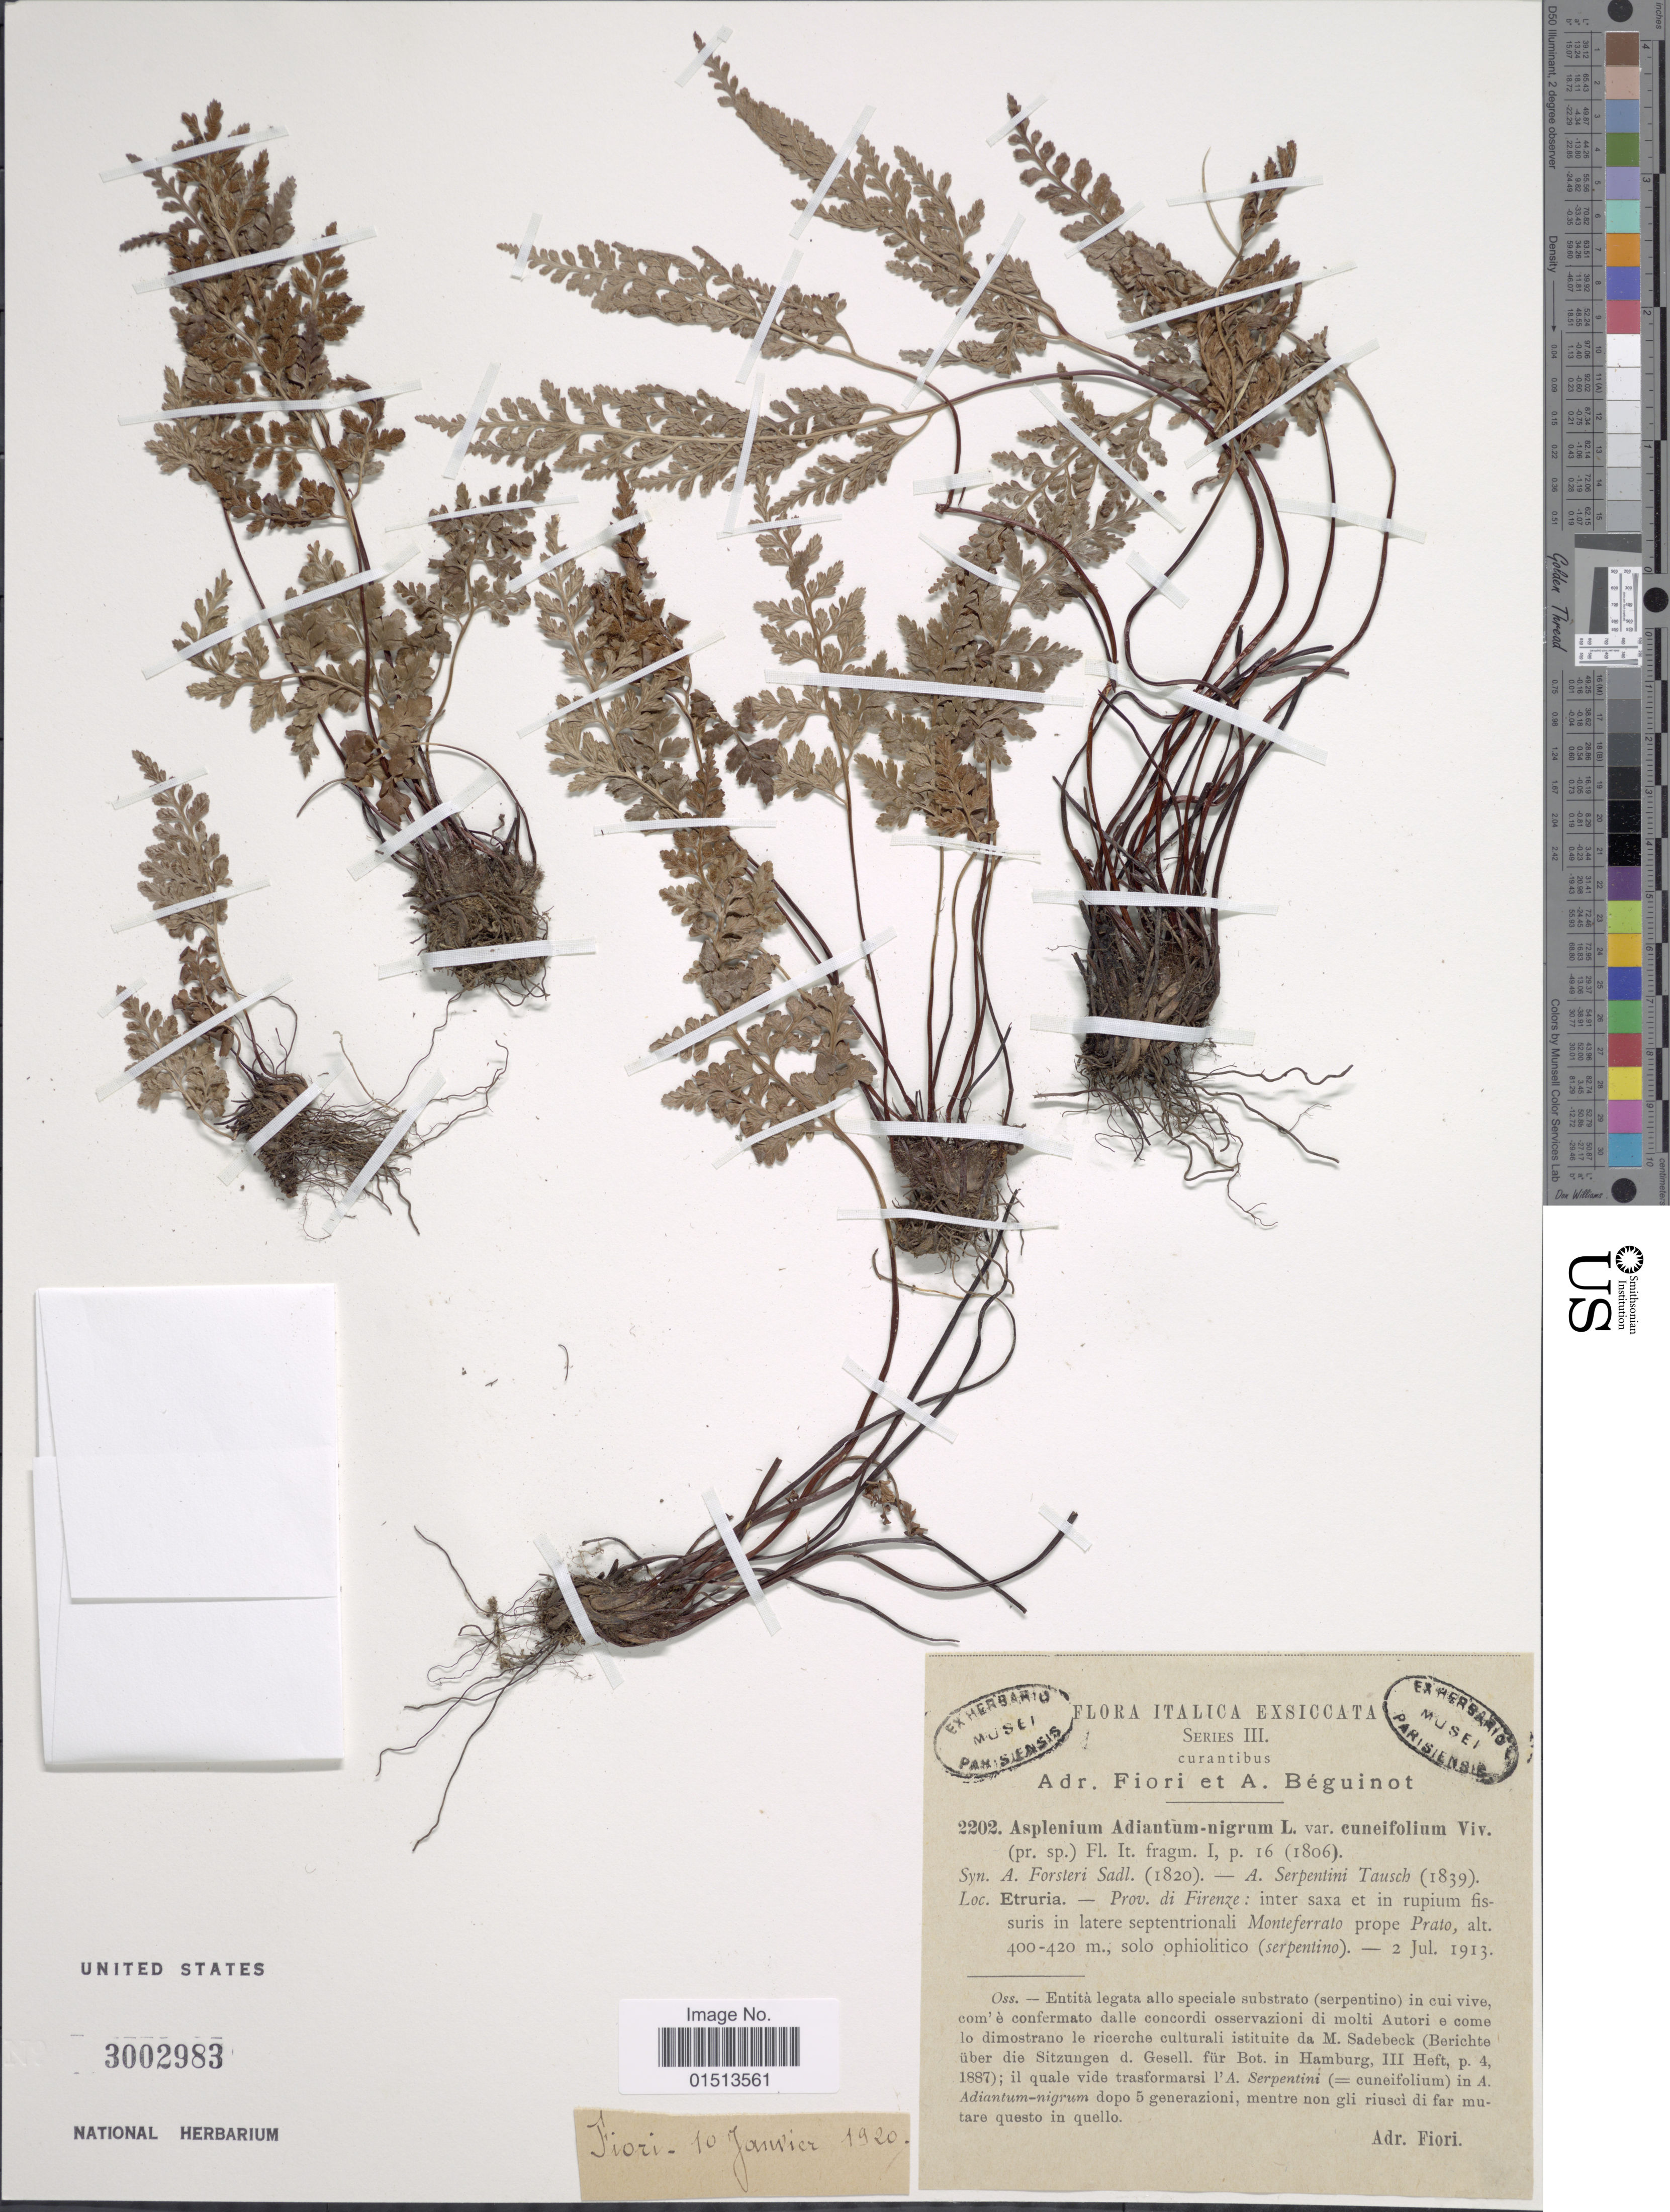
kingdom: Plantae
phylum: Tracheophyta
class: Polypodiopsida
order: Polypodiales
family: Aspleniaceae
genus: Asplenium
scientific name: Asplenium adiantum-nigrum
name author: L.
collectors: A. Fiori & A. Béguinot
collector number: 2202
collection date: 1913-07-02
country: Italy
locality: Series III, Curantibus, Etruria, Prov. di Firenze: in saxa et in rupium fissuris in latere septentrionali Monteferrato prope Prato.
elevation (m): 400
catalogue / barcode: US 3002983